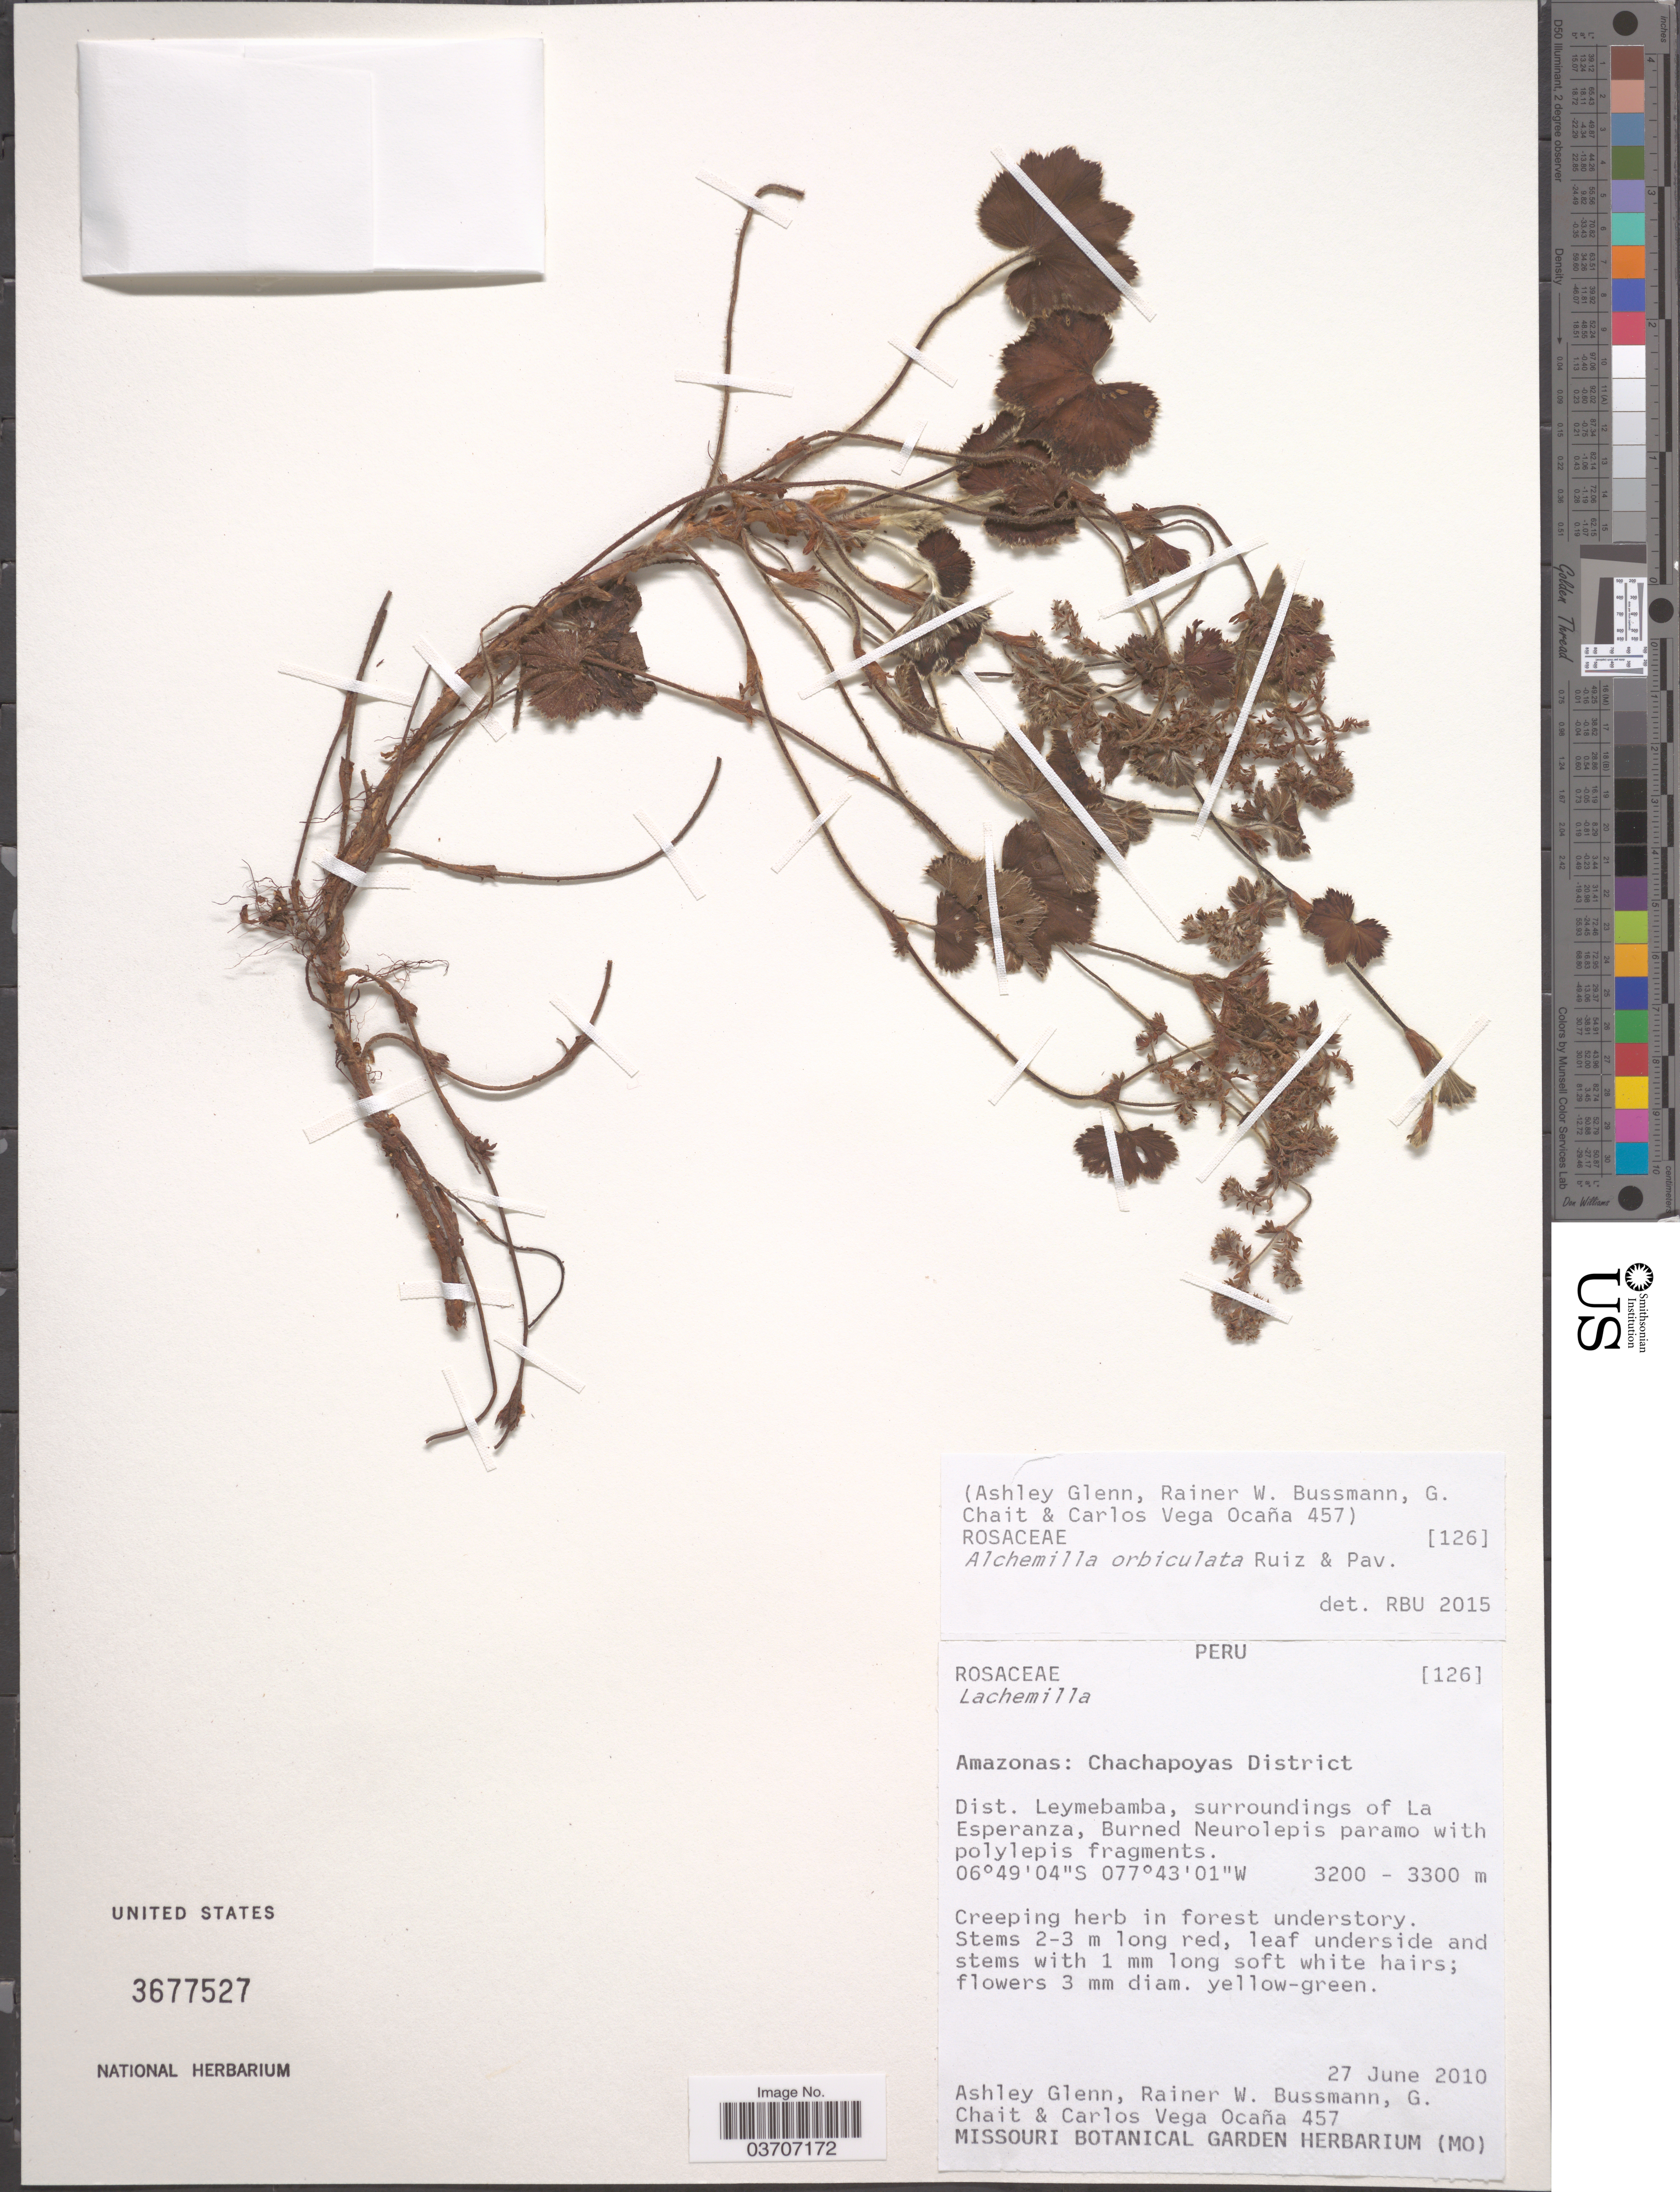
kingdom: Plantae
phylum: Tracheophyta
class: Magnoliopsida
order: Rosales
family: Rosaceae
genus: Lachemilla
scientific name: Lachemilla orbiculata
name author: (Ruiz & Pav.) Rydb.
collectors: A. Glenn, R. W. Bussmann, G. Chait & C. Vega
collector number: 457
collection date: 2010-06-27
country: Peru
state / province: Amazonas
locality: Chachapoyas District. Dist. Leymebamba, surroundings of La Esperanza.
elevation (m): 3200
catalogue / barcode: US 3677527